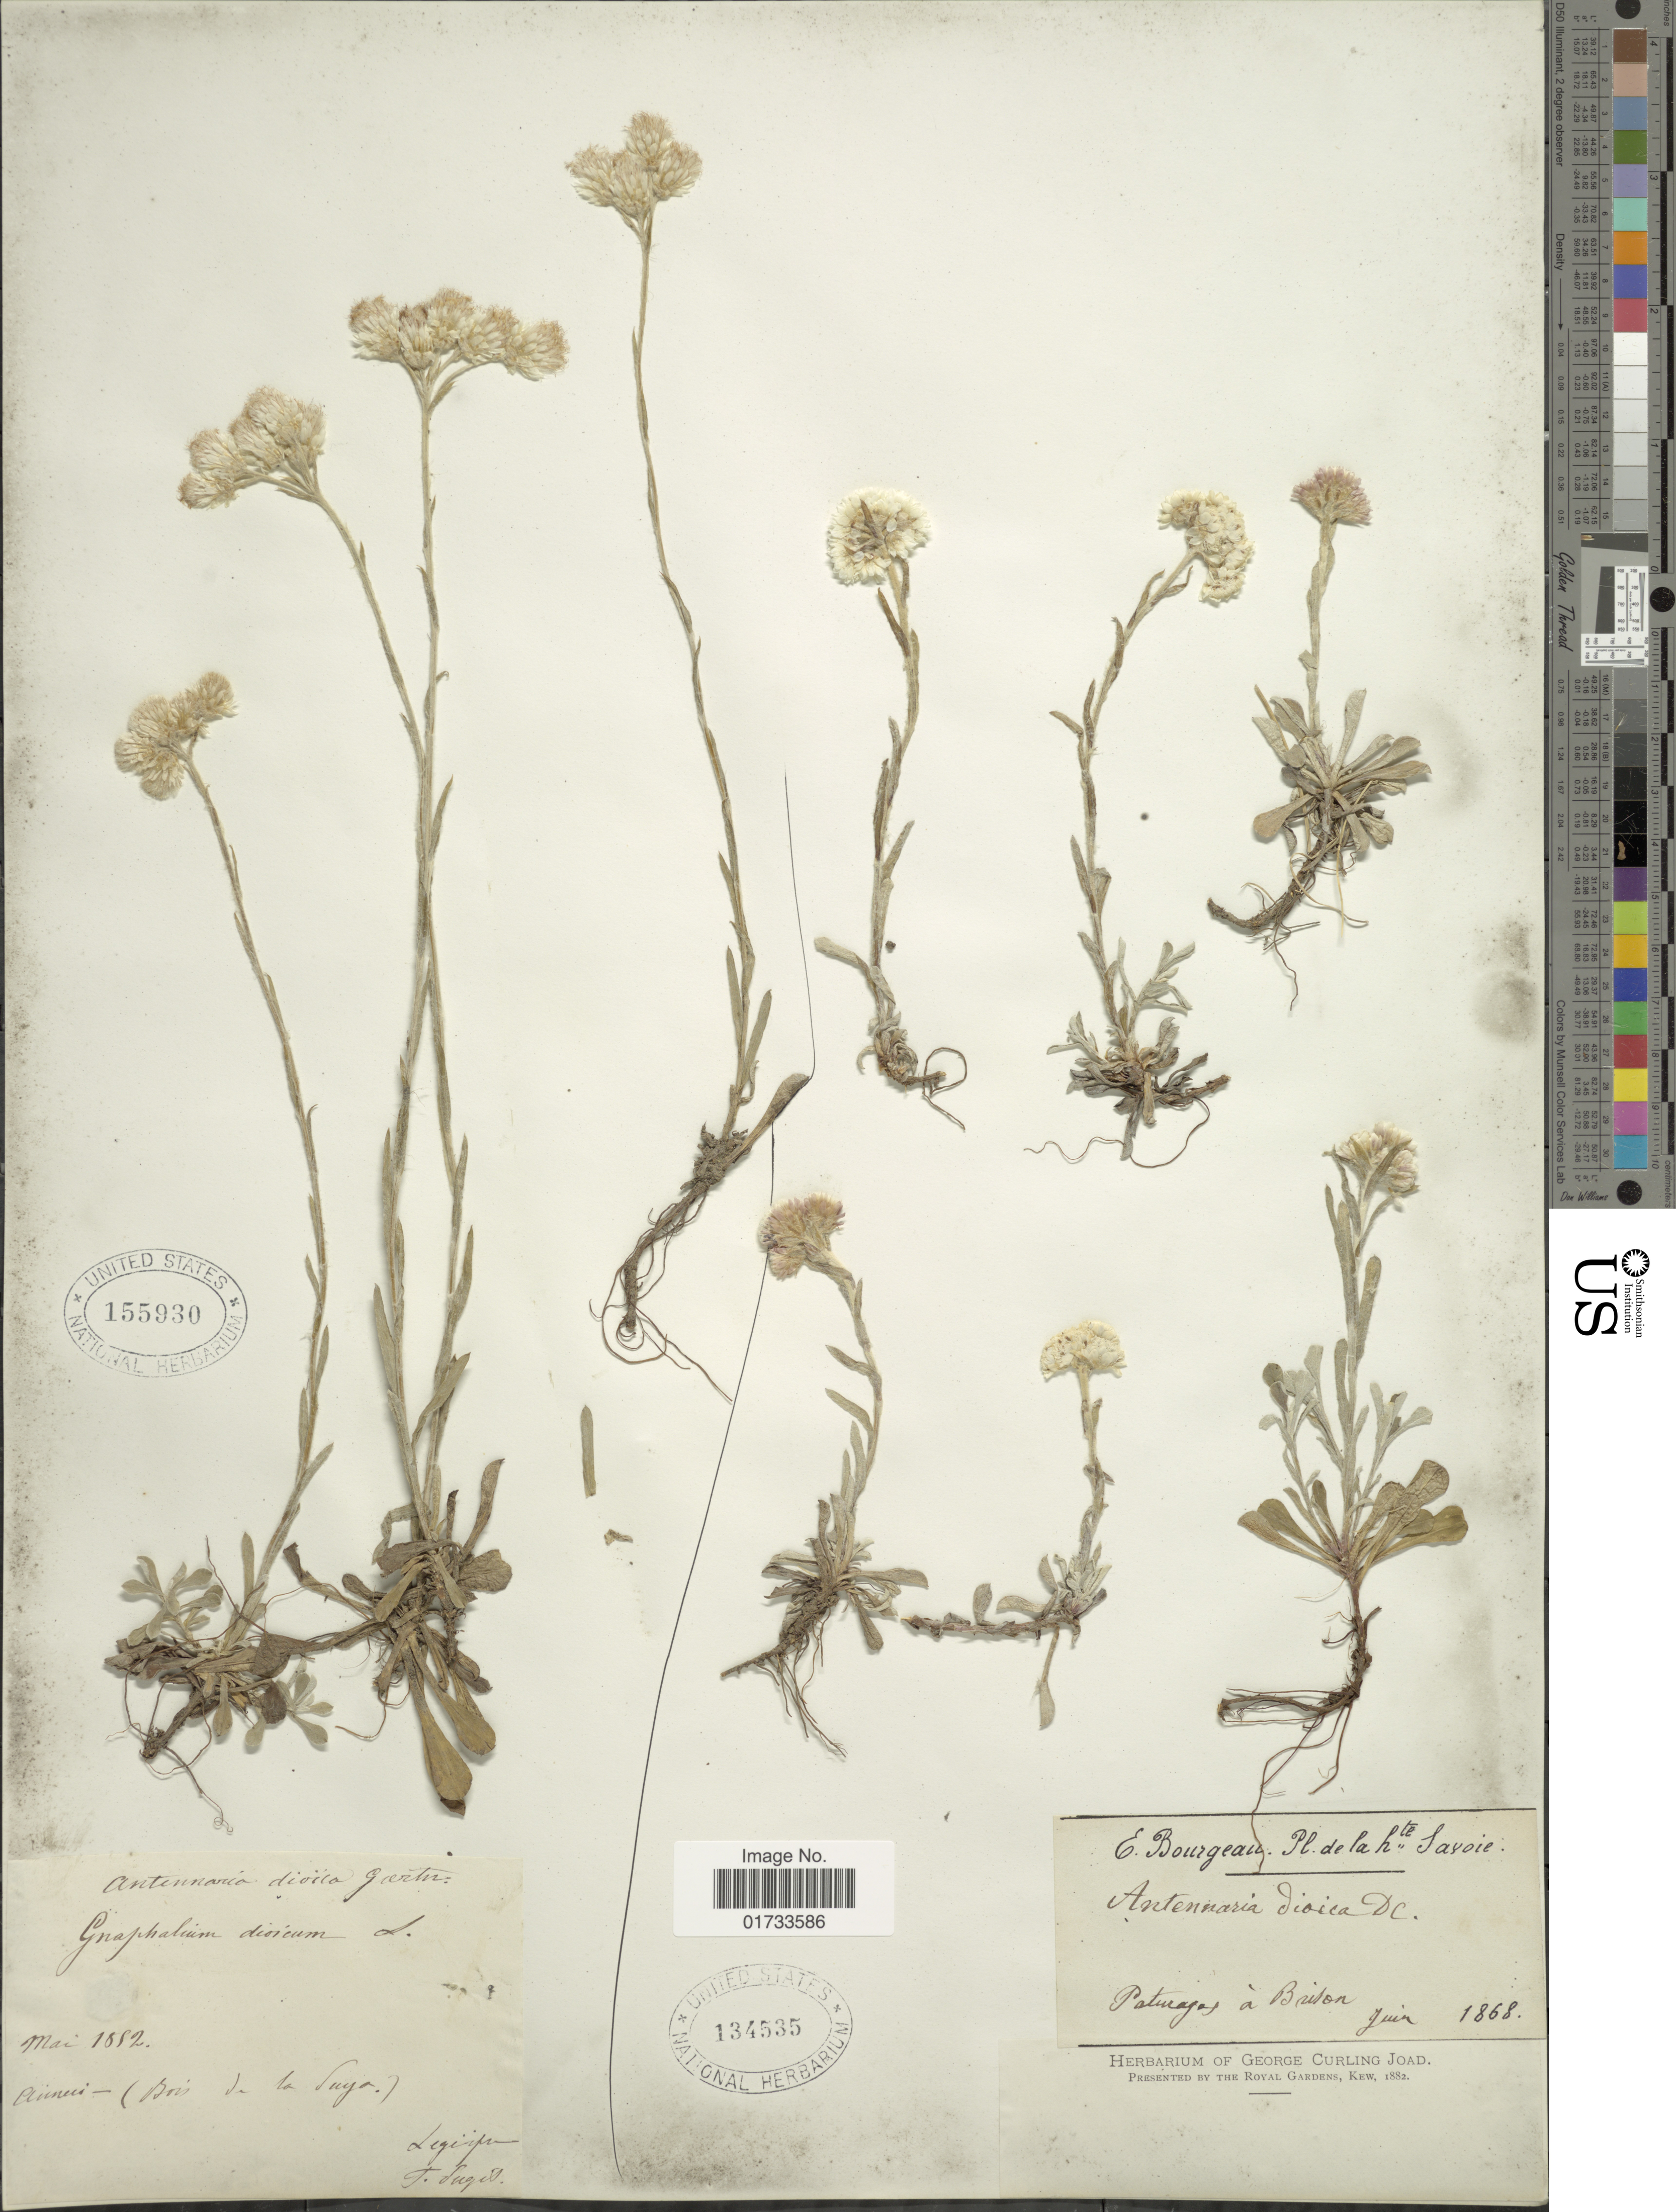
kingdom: Plantae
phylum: Tracheophyta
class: Magnoliopsida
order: Asterales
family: Asteraceae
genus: Antennaria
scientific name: Antennaria dioica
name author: (L.) Gaertn.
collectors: E. Bourgeau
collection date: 1868-06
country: France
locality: Lte, Savoie, parurajas á Briton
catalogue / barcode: US 134535